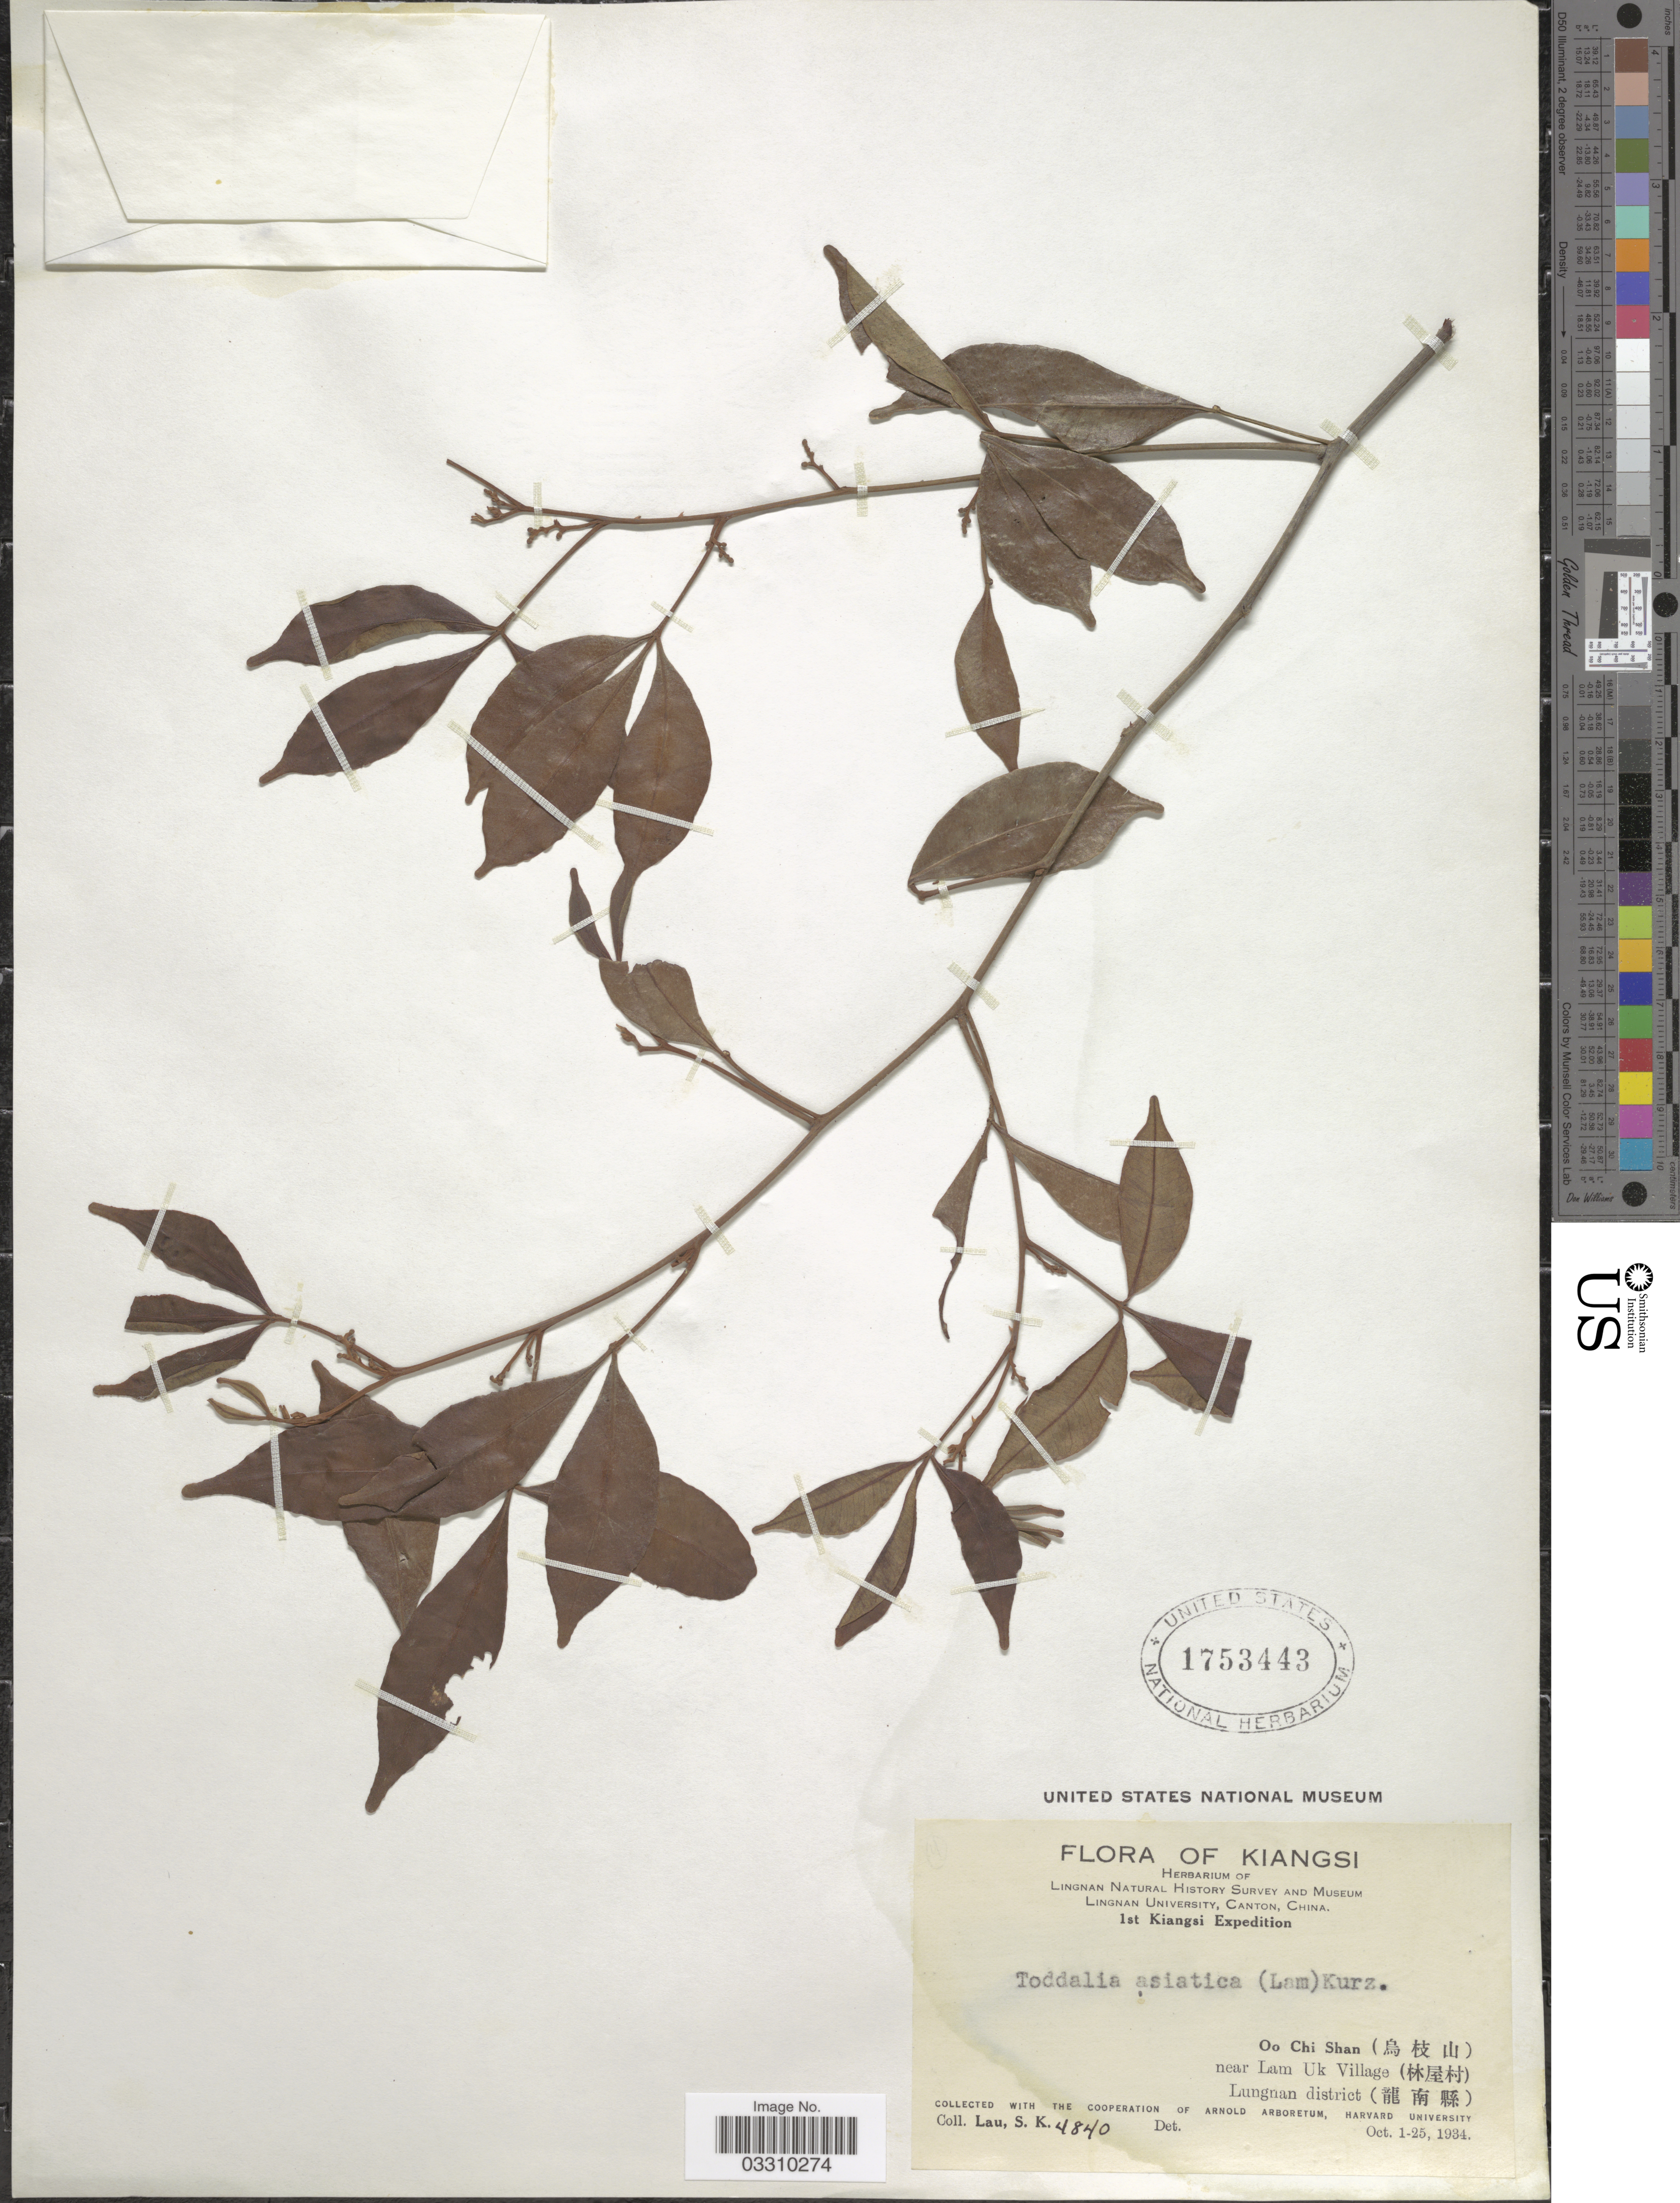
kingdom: Plantae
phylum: Tracheophyta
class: Magnoliopsida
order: Sapindales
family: Rutaceae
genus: Zanthoxylum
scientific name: Zanthoxylum asiaticum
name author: (L.) Appelhans et al.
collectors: S. K. Lau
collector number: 4840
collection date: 1934-10-01/1934-10-25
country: China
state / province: Jiangxi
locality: Kiangsi. Oo Chi Shan (X) near Lam Uk Village (X) Lungnan district (X).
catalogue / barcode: US 1753443